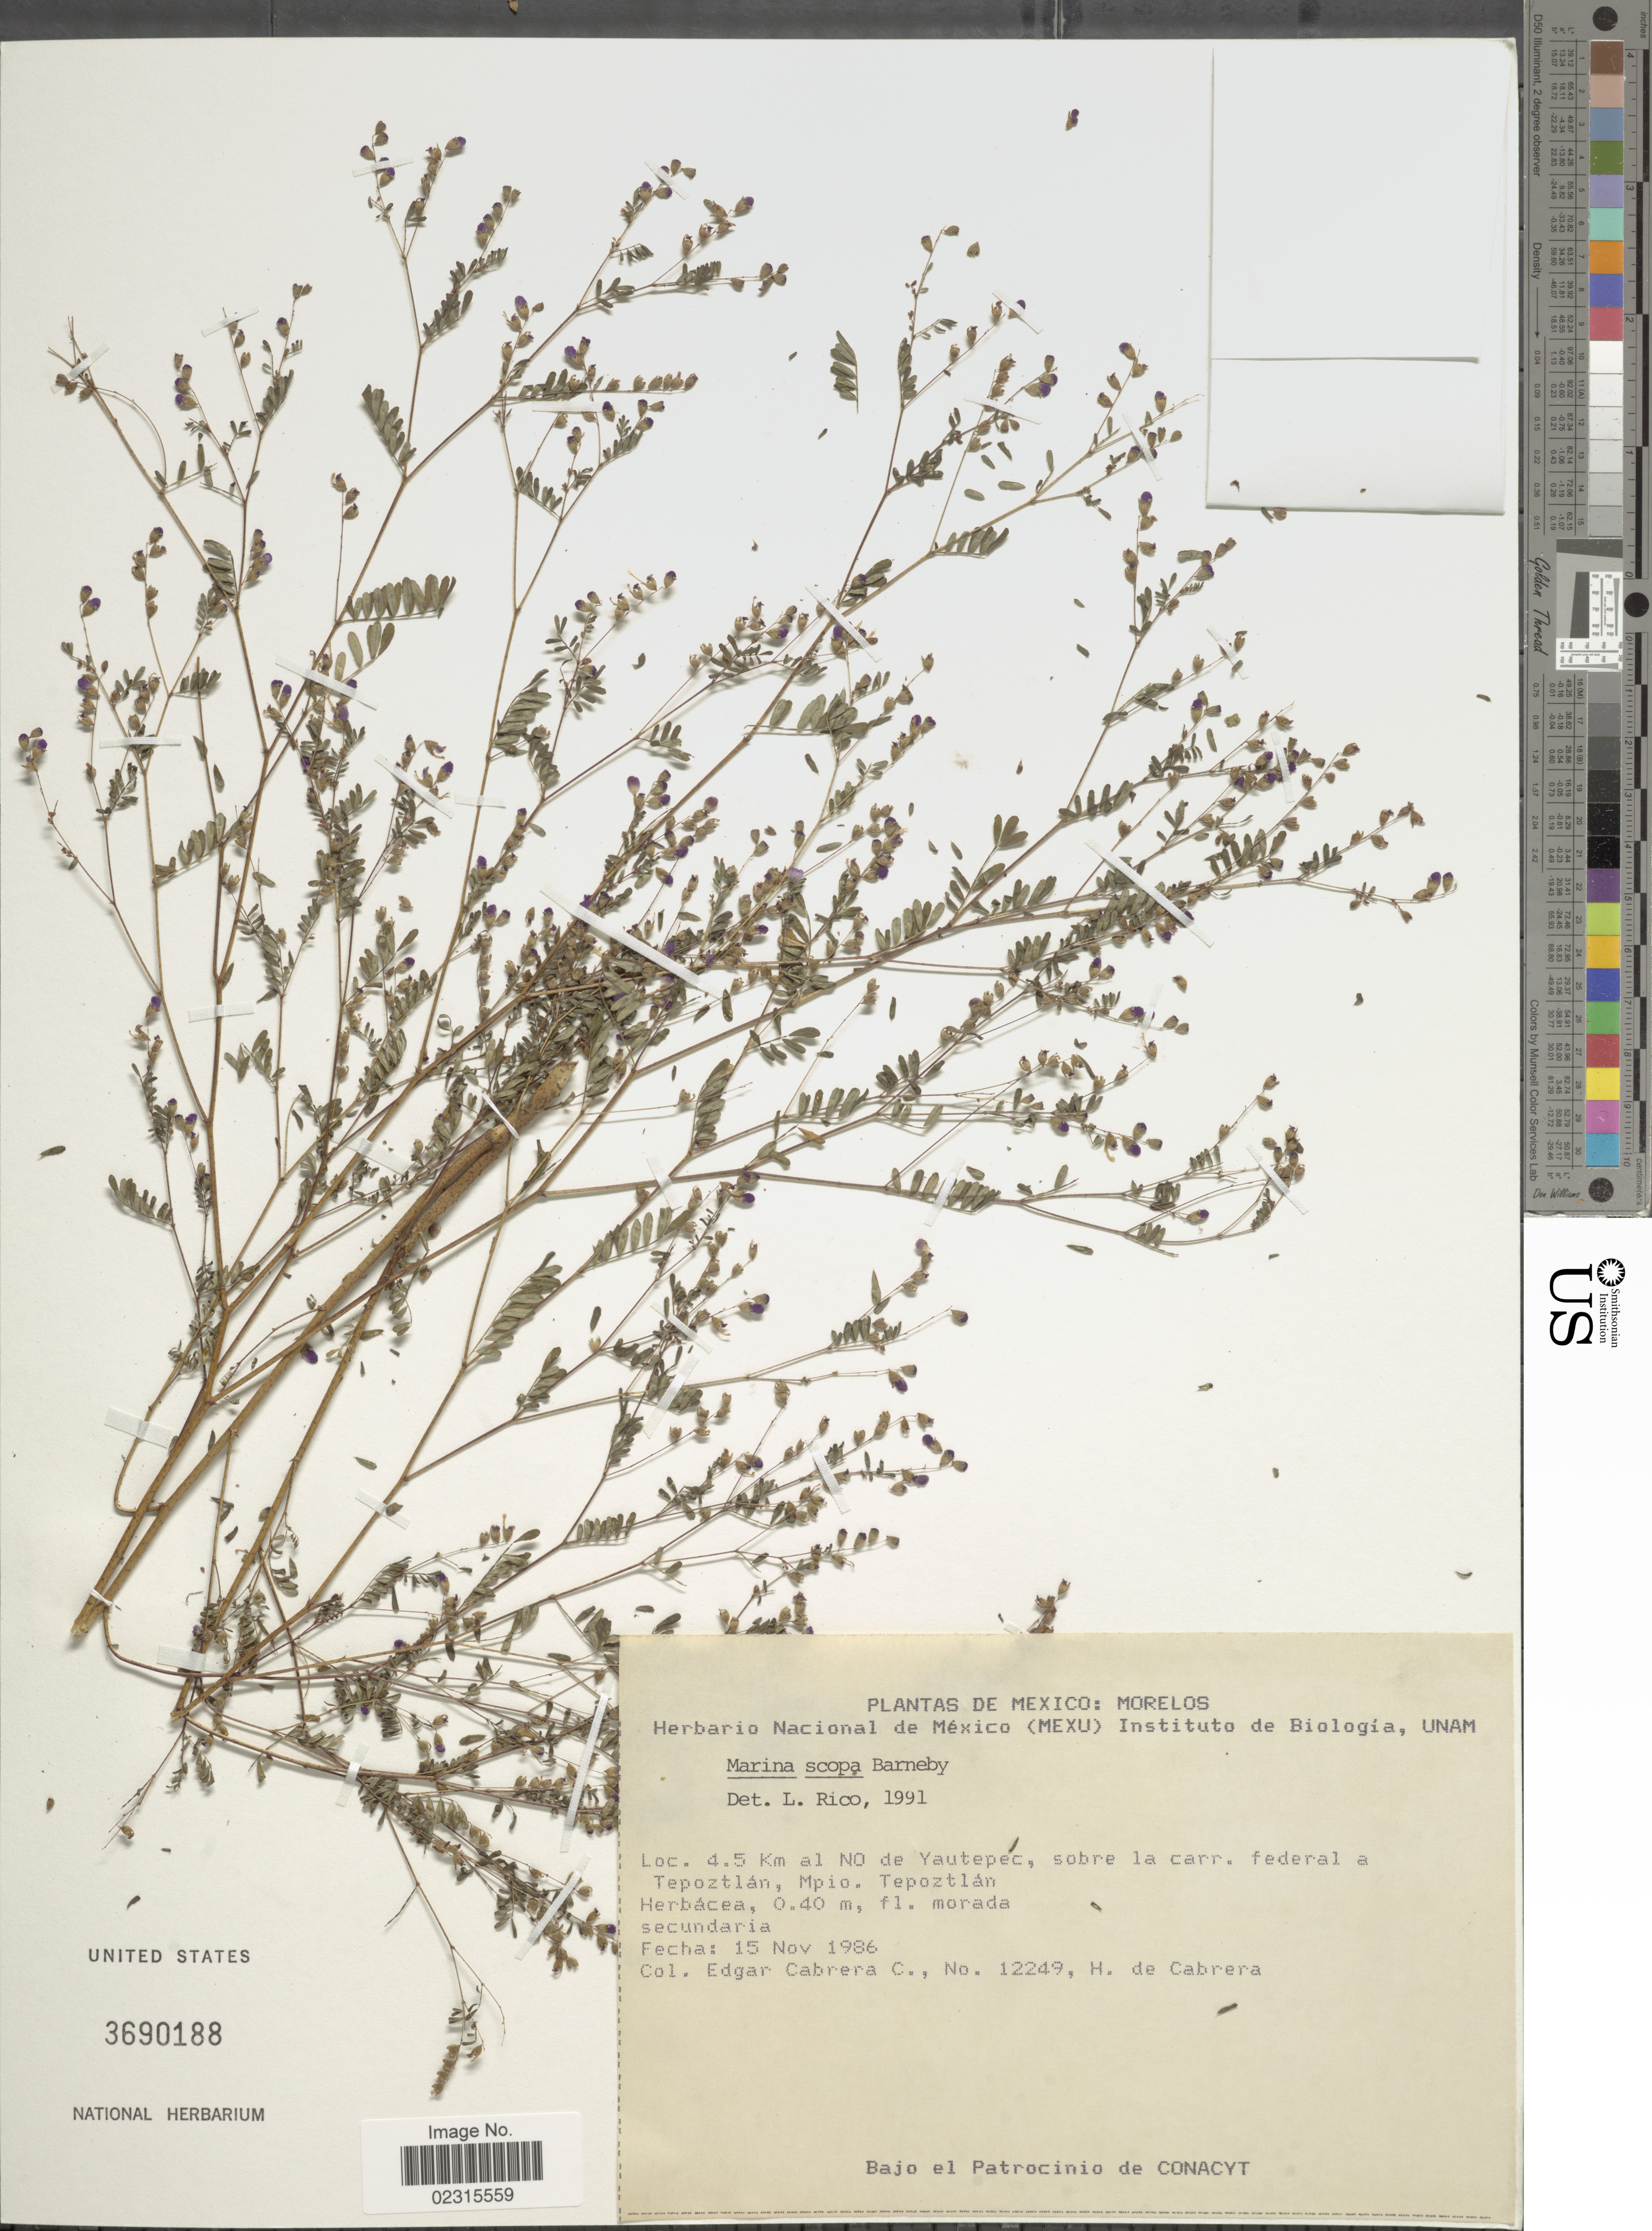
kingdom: Plantae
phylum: Tracheophyta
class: Magnoliopsida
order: Fabales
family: Fabaceae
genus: Marina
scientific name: Marina scopa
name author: Barneby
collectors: E. Cabrera C. & H. de Cabrera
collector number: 12249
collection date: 1986-11-15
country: Mexico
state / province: Morelos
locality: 4.5 km al NO de Yautepec, sobre la carr. federal a Tepoztlan, Mpio. Tepoztlan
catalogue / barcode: US 3690188